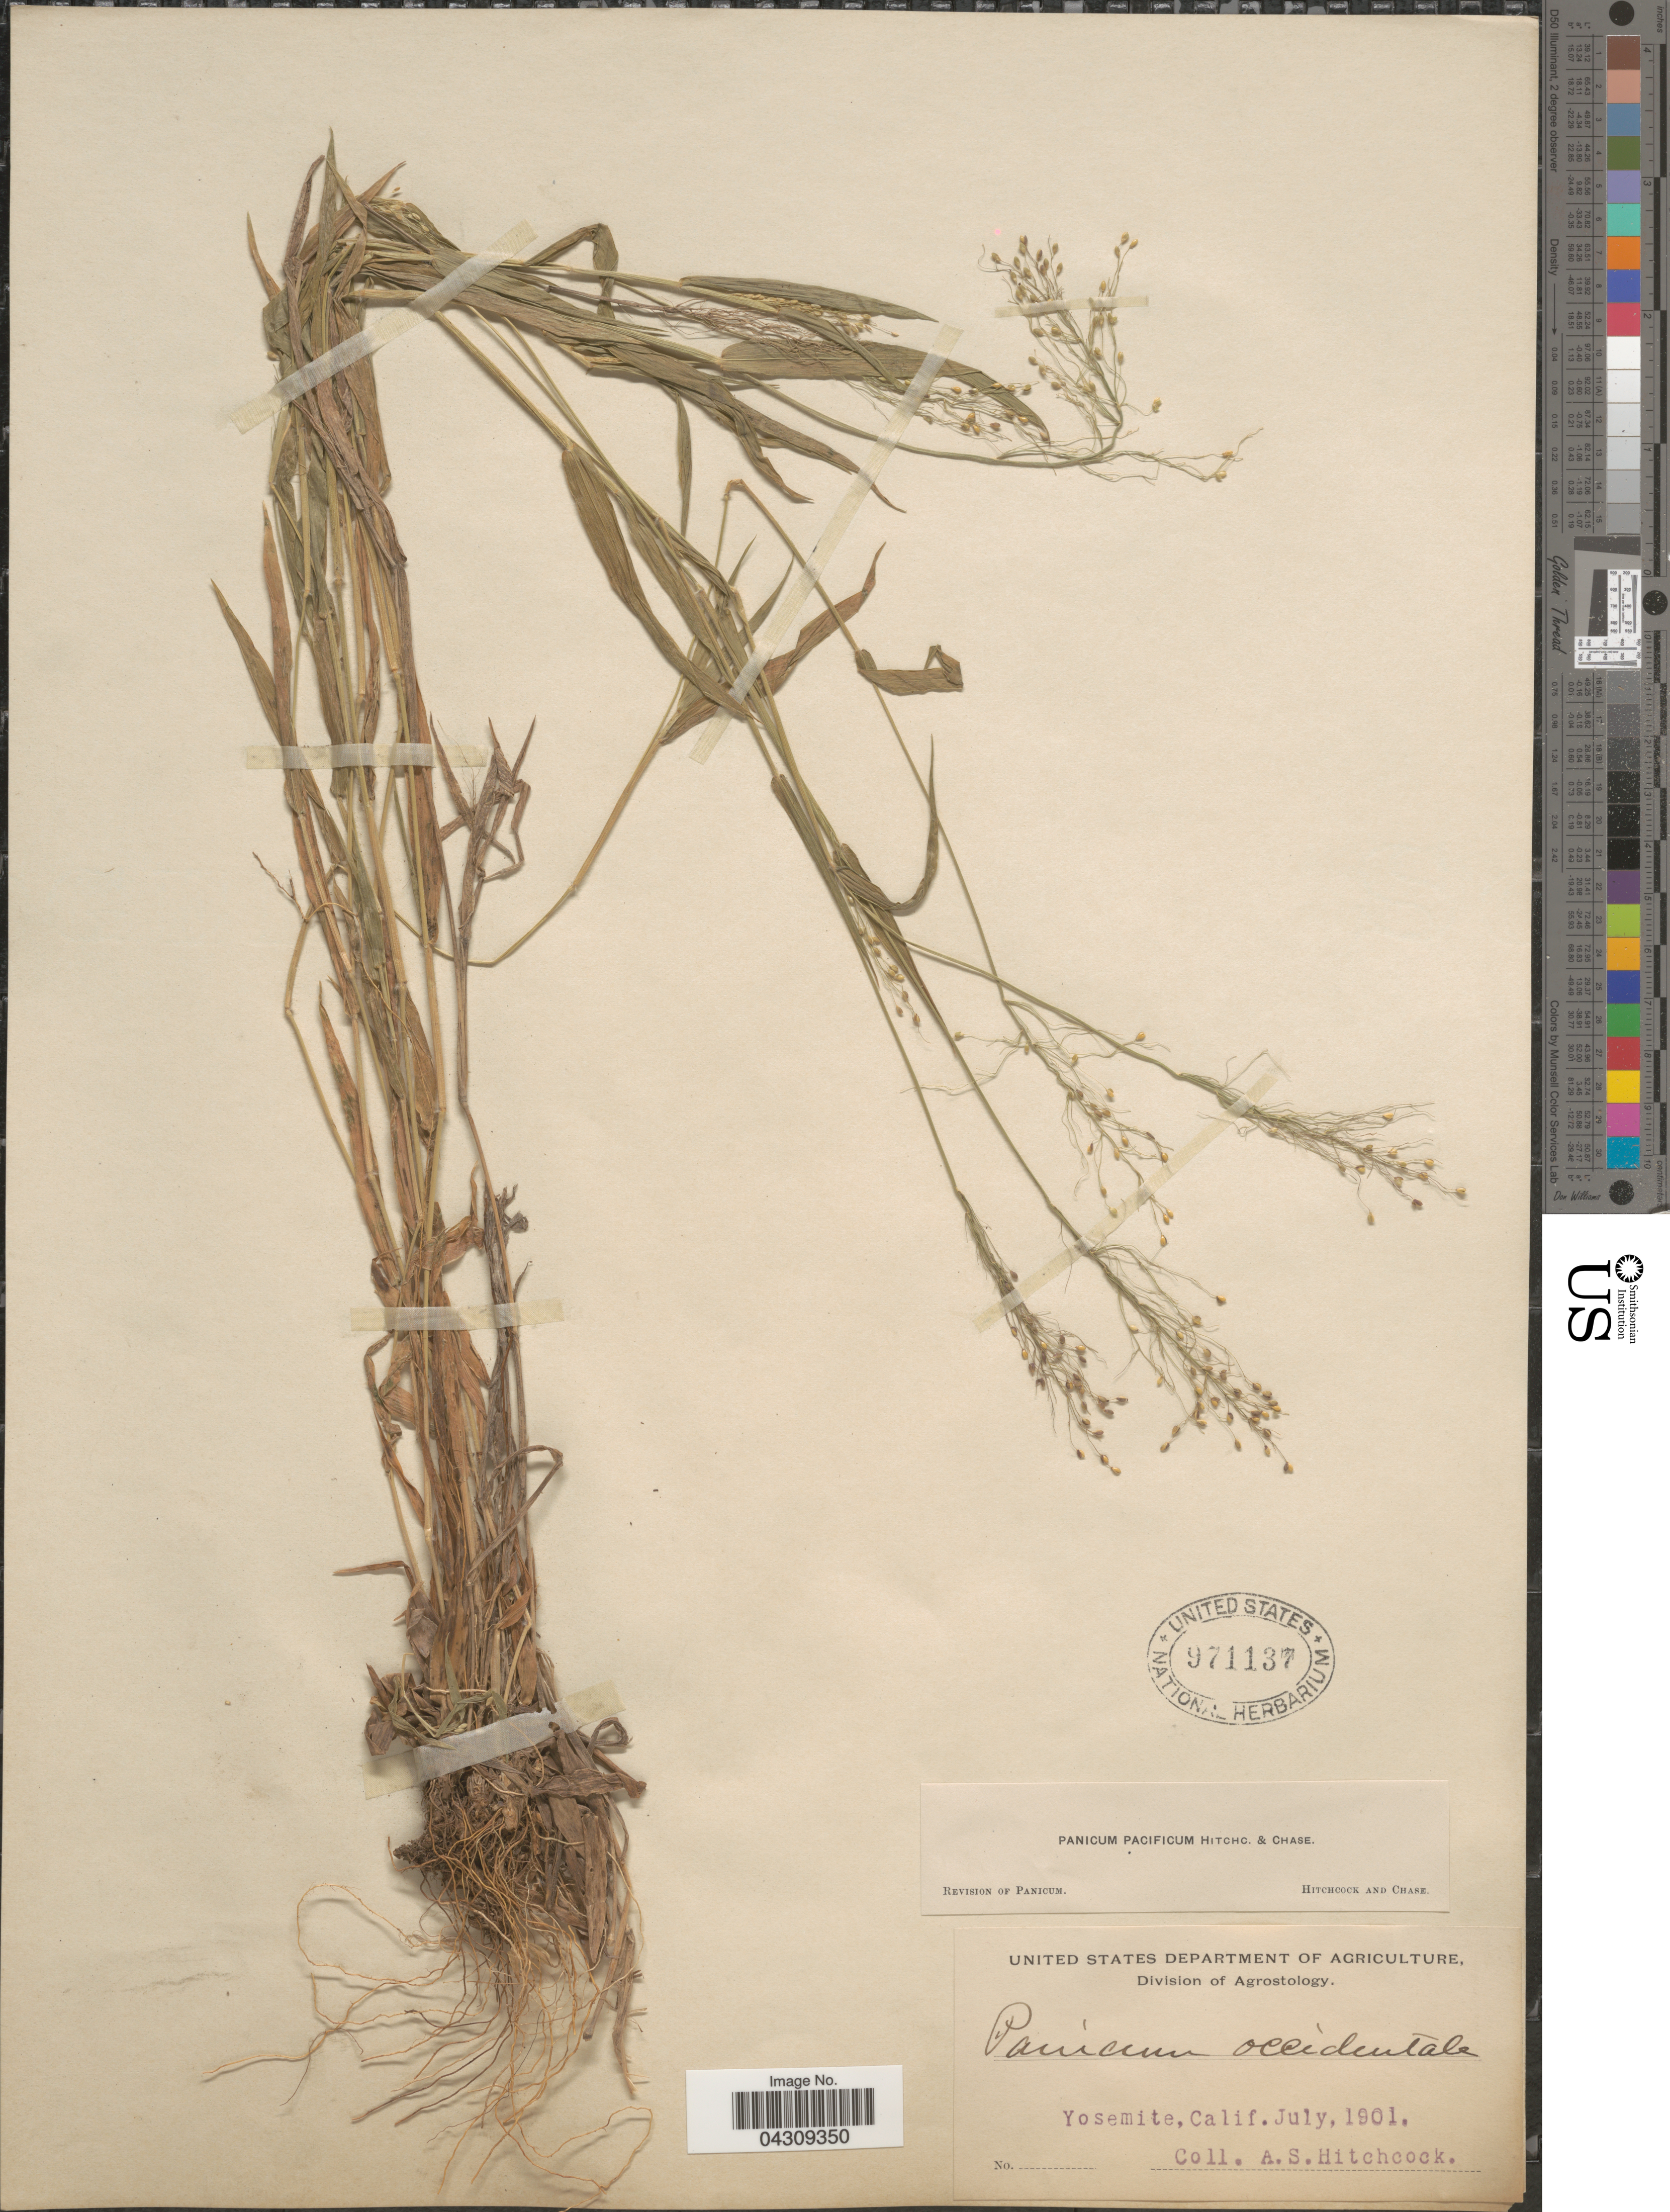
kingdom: Plantae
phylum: Tracheophyta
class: Liliopsida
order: Poales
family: Poaceae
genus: Dichanthelium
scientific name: Dichanthelium acuminatum var. acuminatum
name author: (Sw.) Gould & C.A. Clark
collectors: A. S. Hitchcock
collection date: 1901-07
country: United States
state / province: California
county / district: Mariposa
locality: Yosemite.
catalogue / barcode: US 971137